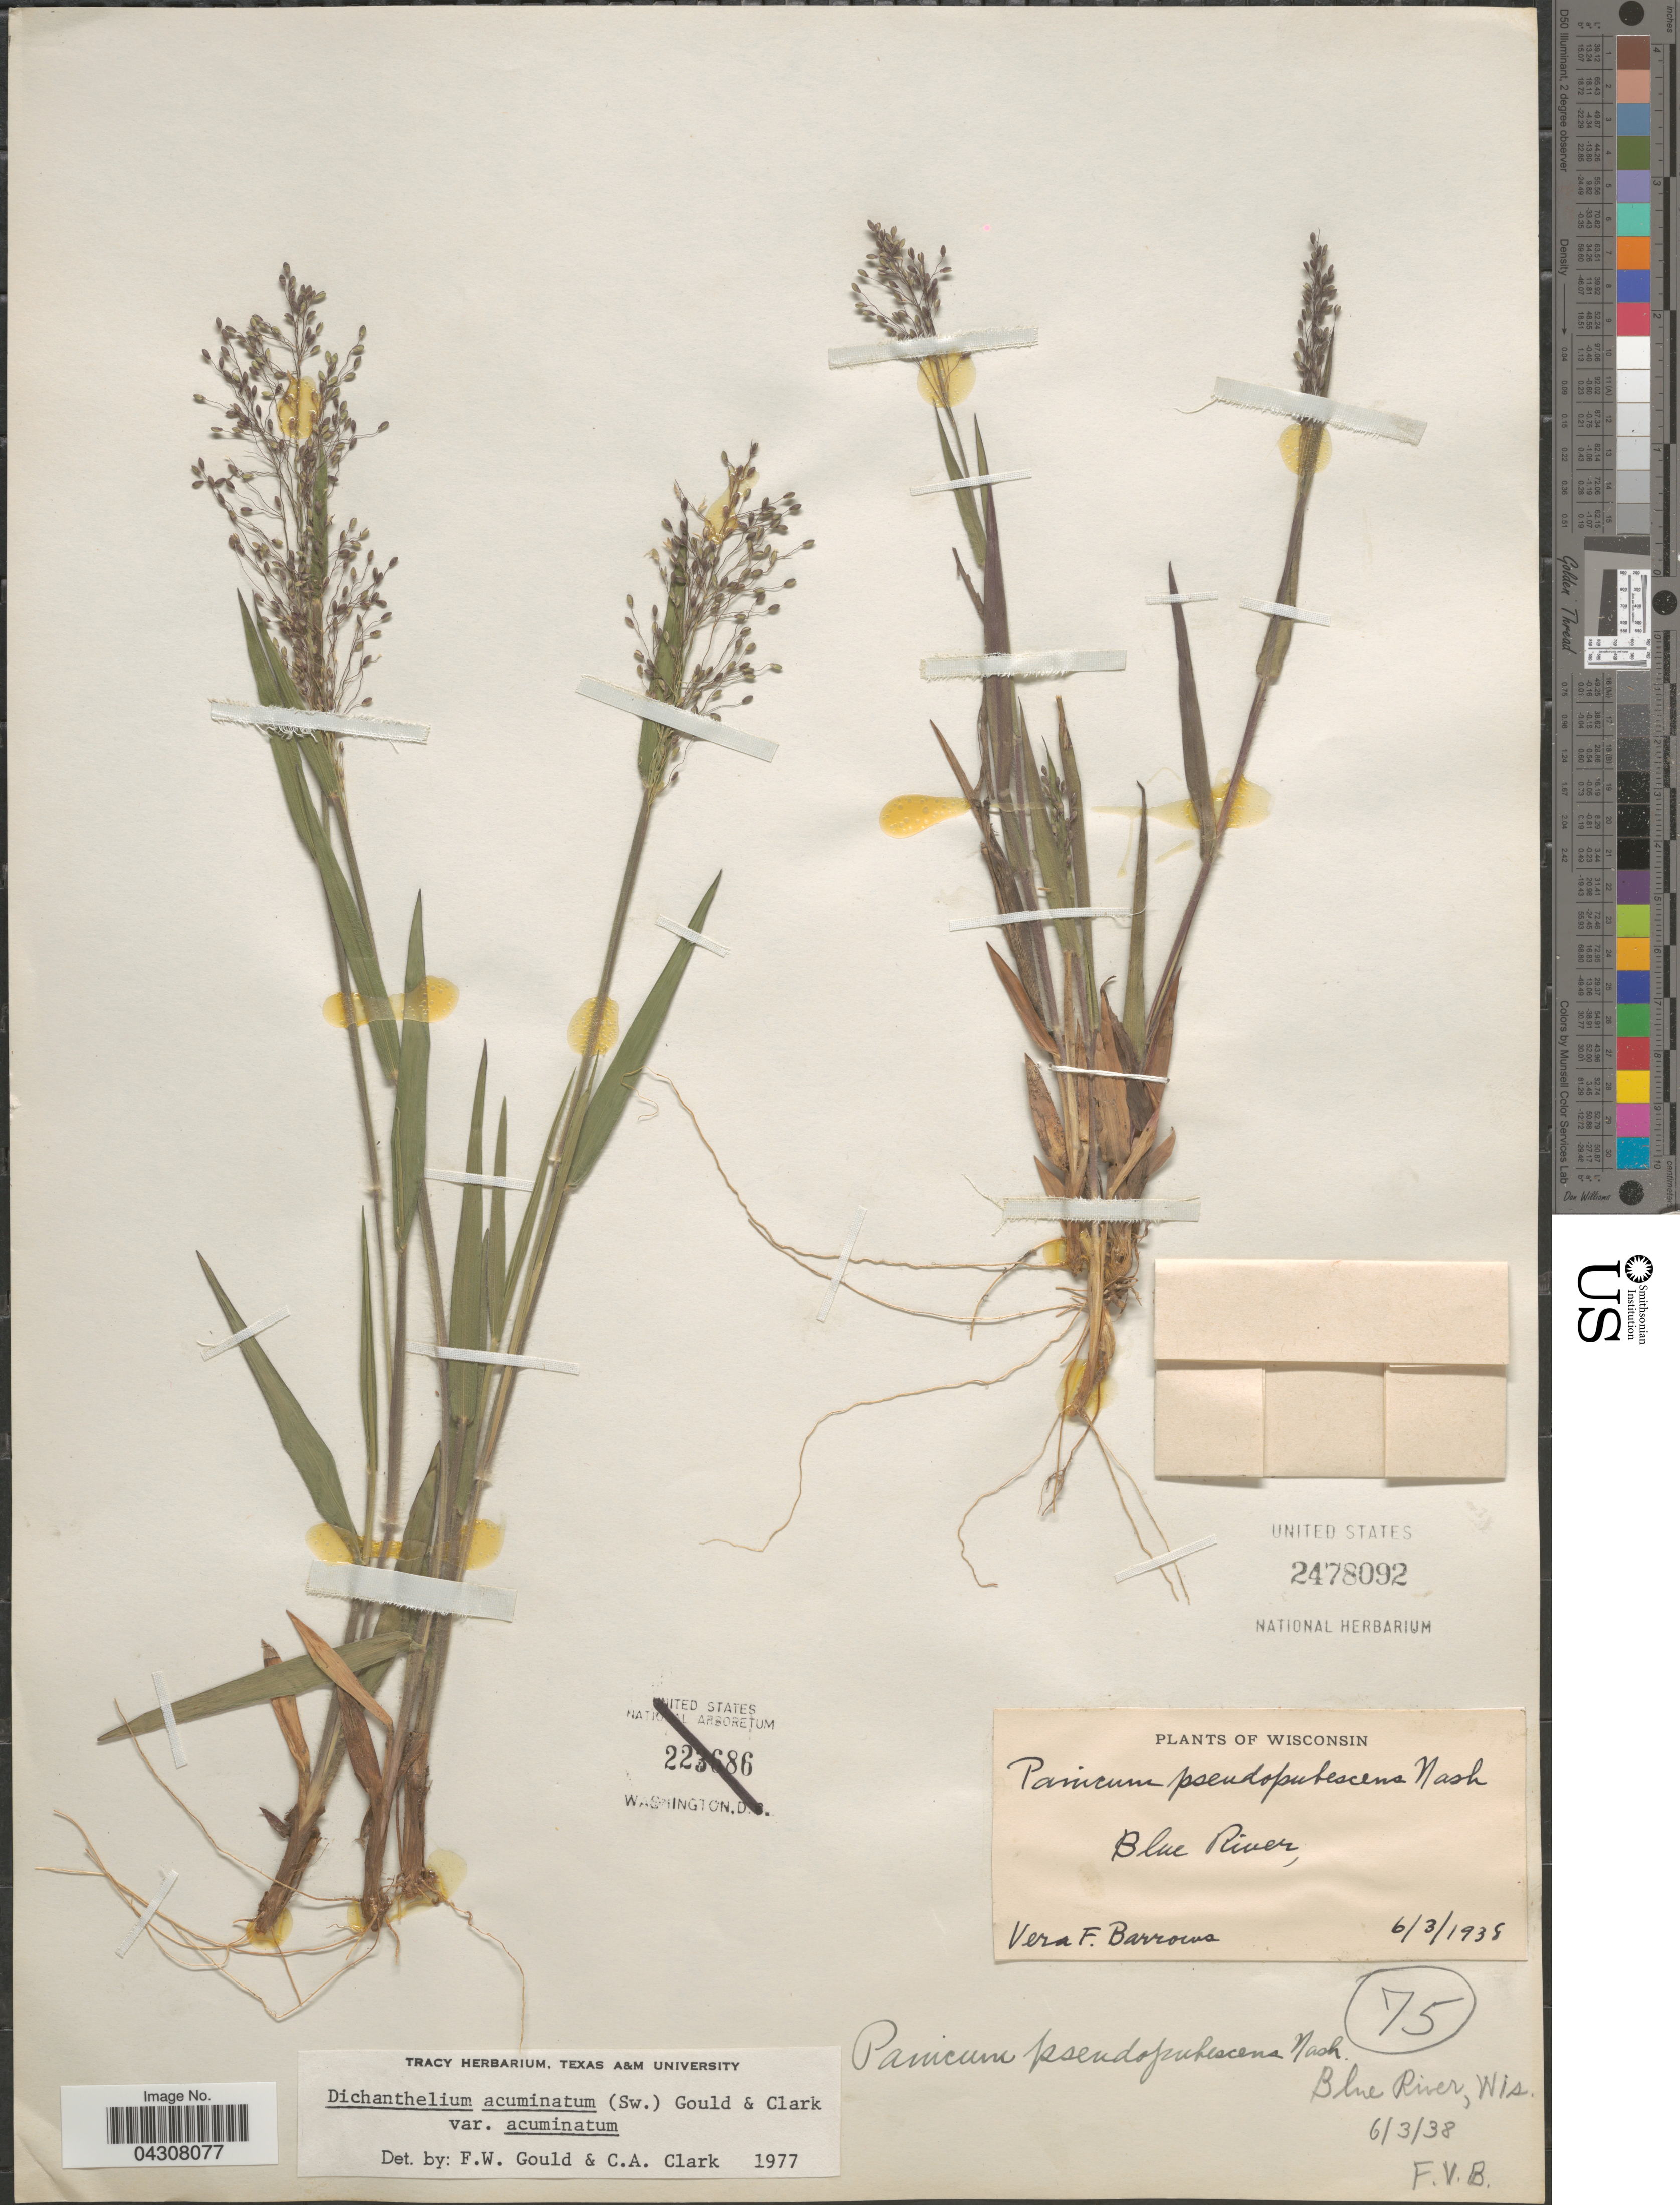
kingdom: Plantae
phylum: Tracheophyta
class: Liliopsida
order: Poales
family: Poaceae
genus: Dichanthelium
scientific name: Dichanthelium acuminatum var. acuminatum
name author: (Sw.) Gould & C.A. Clark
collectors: -. Barrows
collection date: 1938-06-03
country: United States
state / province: Wisconsin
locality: Blue River.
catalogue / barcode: US 2478092